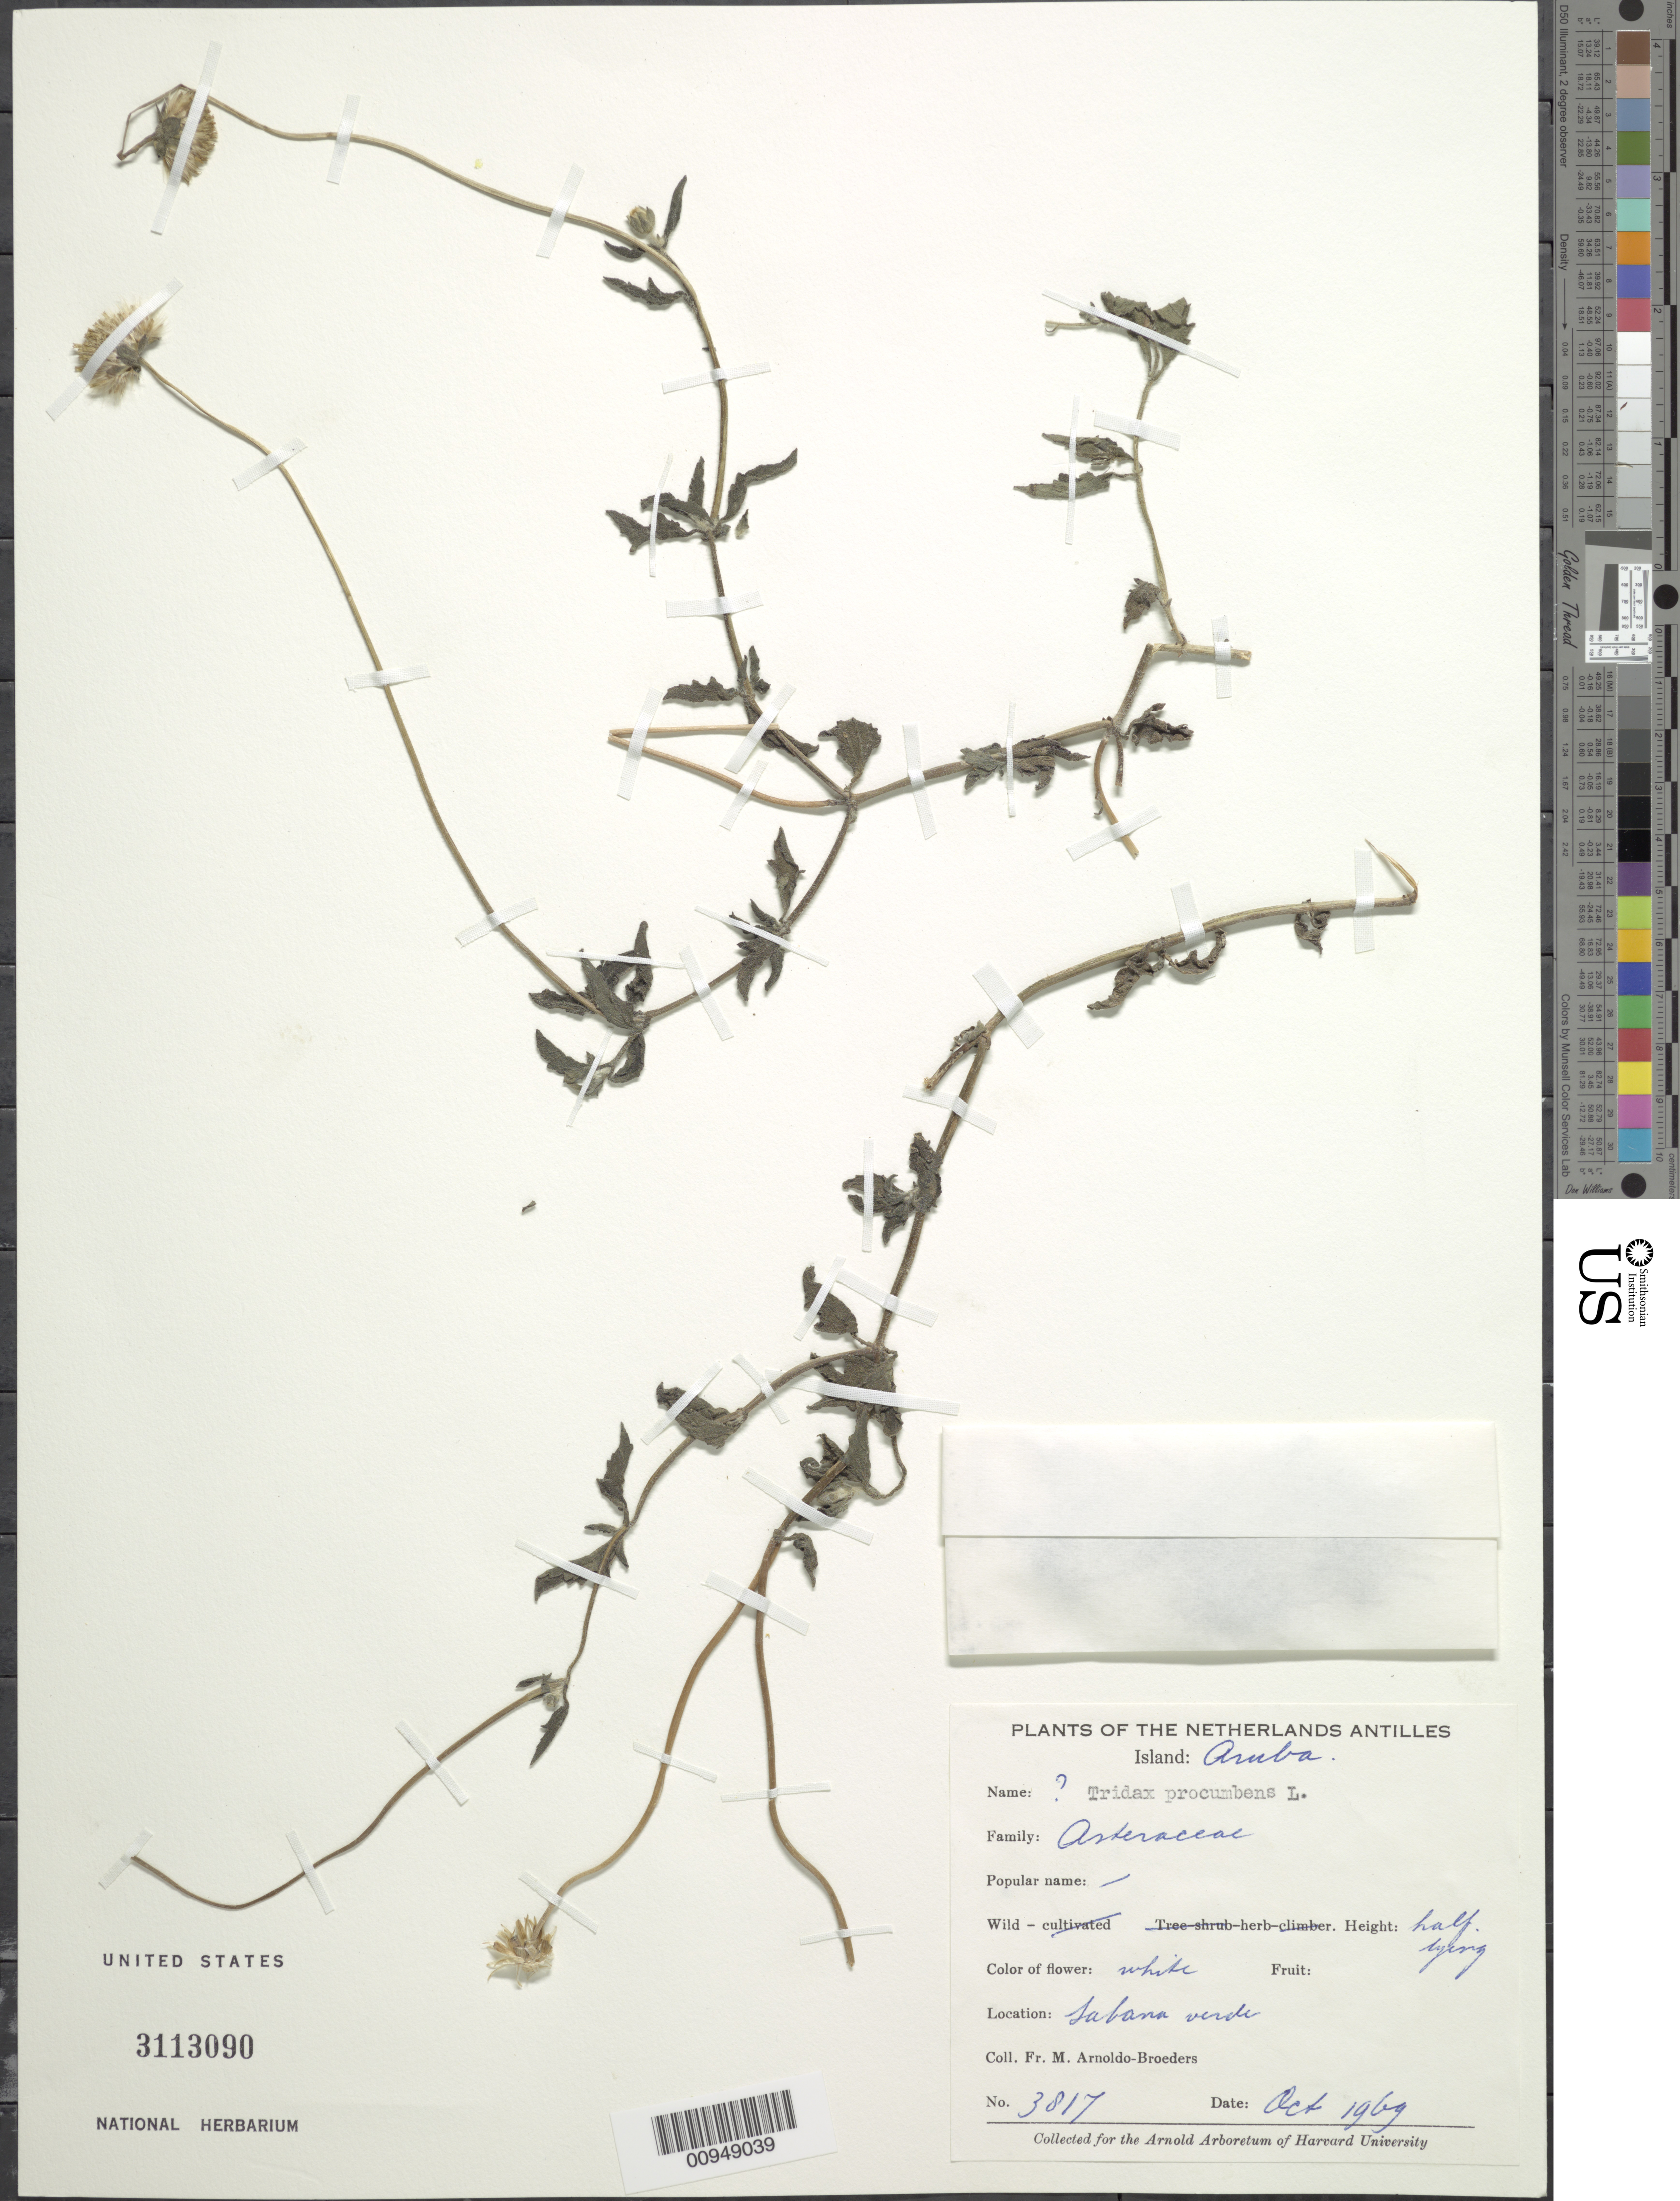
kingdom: Plantae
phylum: Tracheophyta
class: Magnoliopsida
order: Asterales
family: Asteraceae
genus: Tridax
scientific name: Tridax procumbens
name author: L.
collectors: N. Arnoldo-Broeders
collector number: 3817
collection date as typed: Oct 1969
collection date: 1969-10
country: Aruba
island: Aruba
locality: Sabana Verde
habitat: Sabana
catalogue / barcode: US 3113090